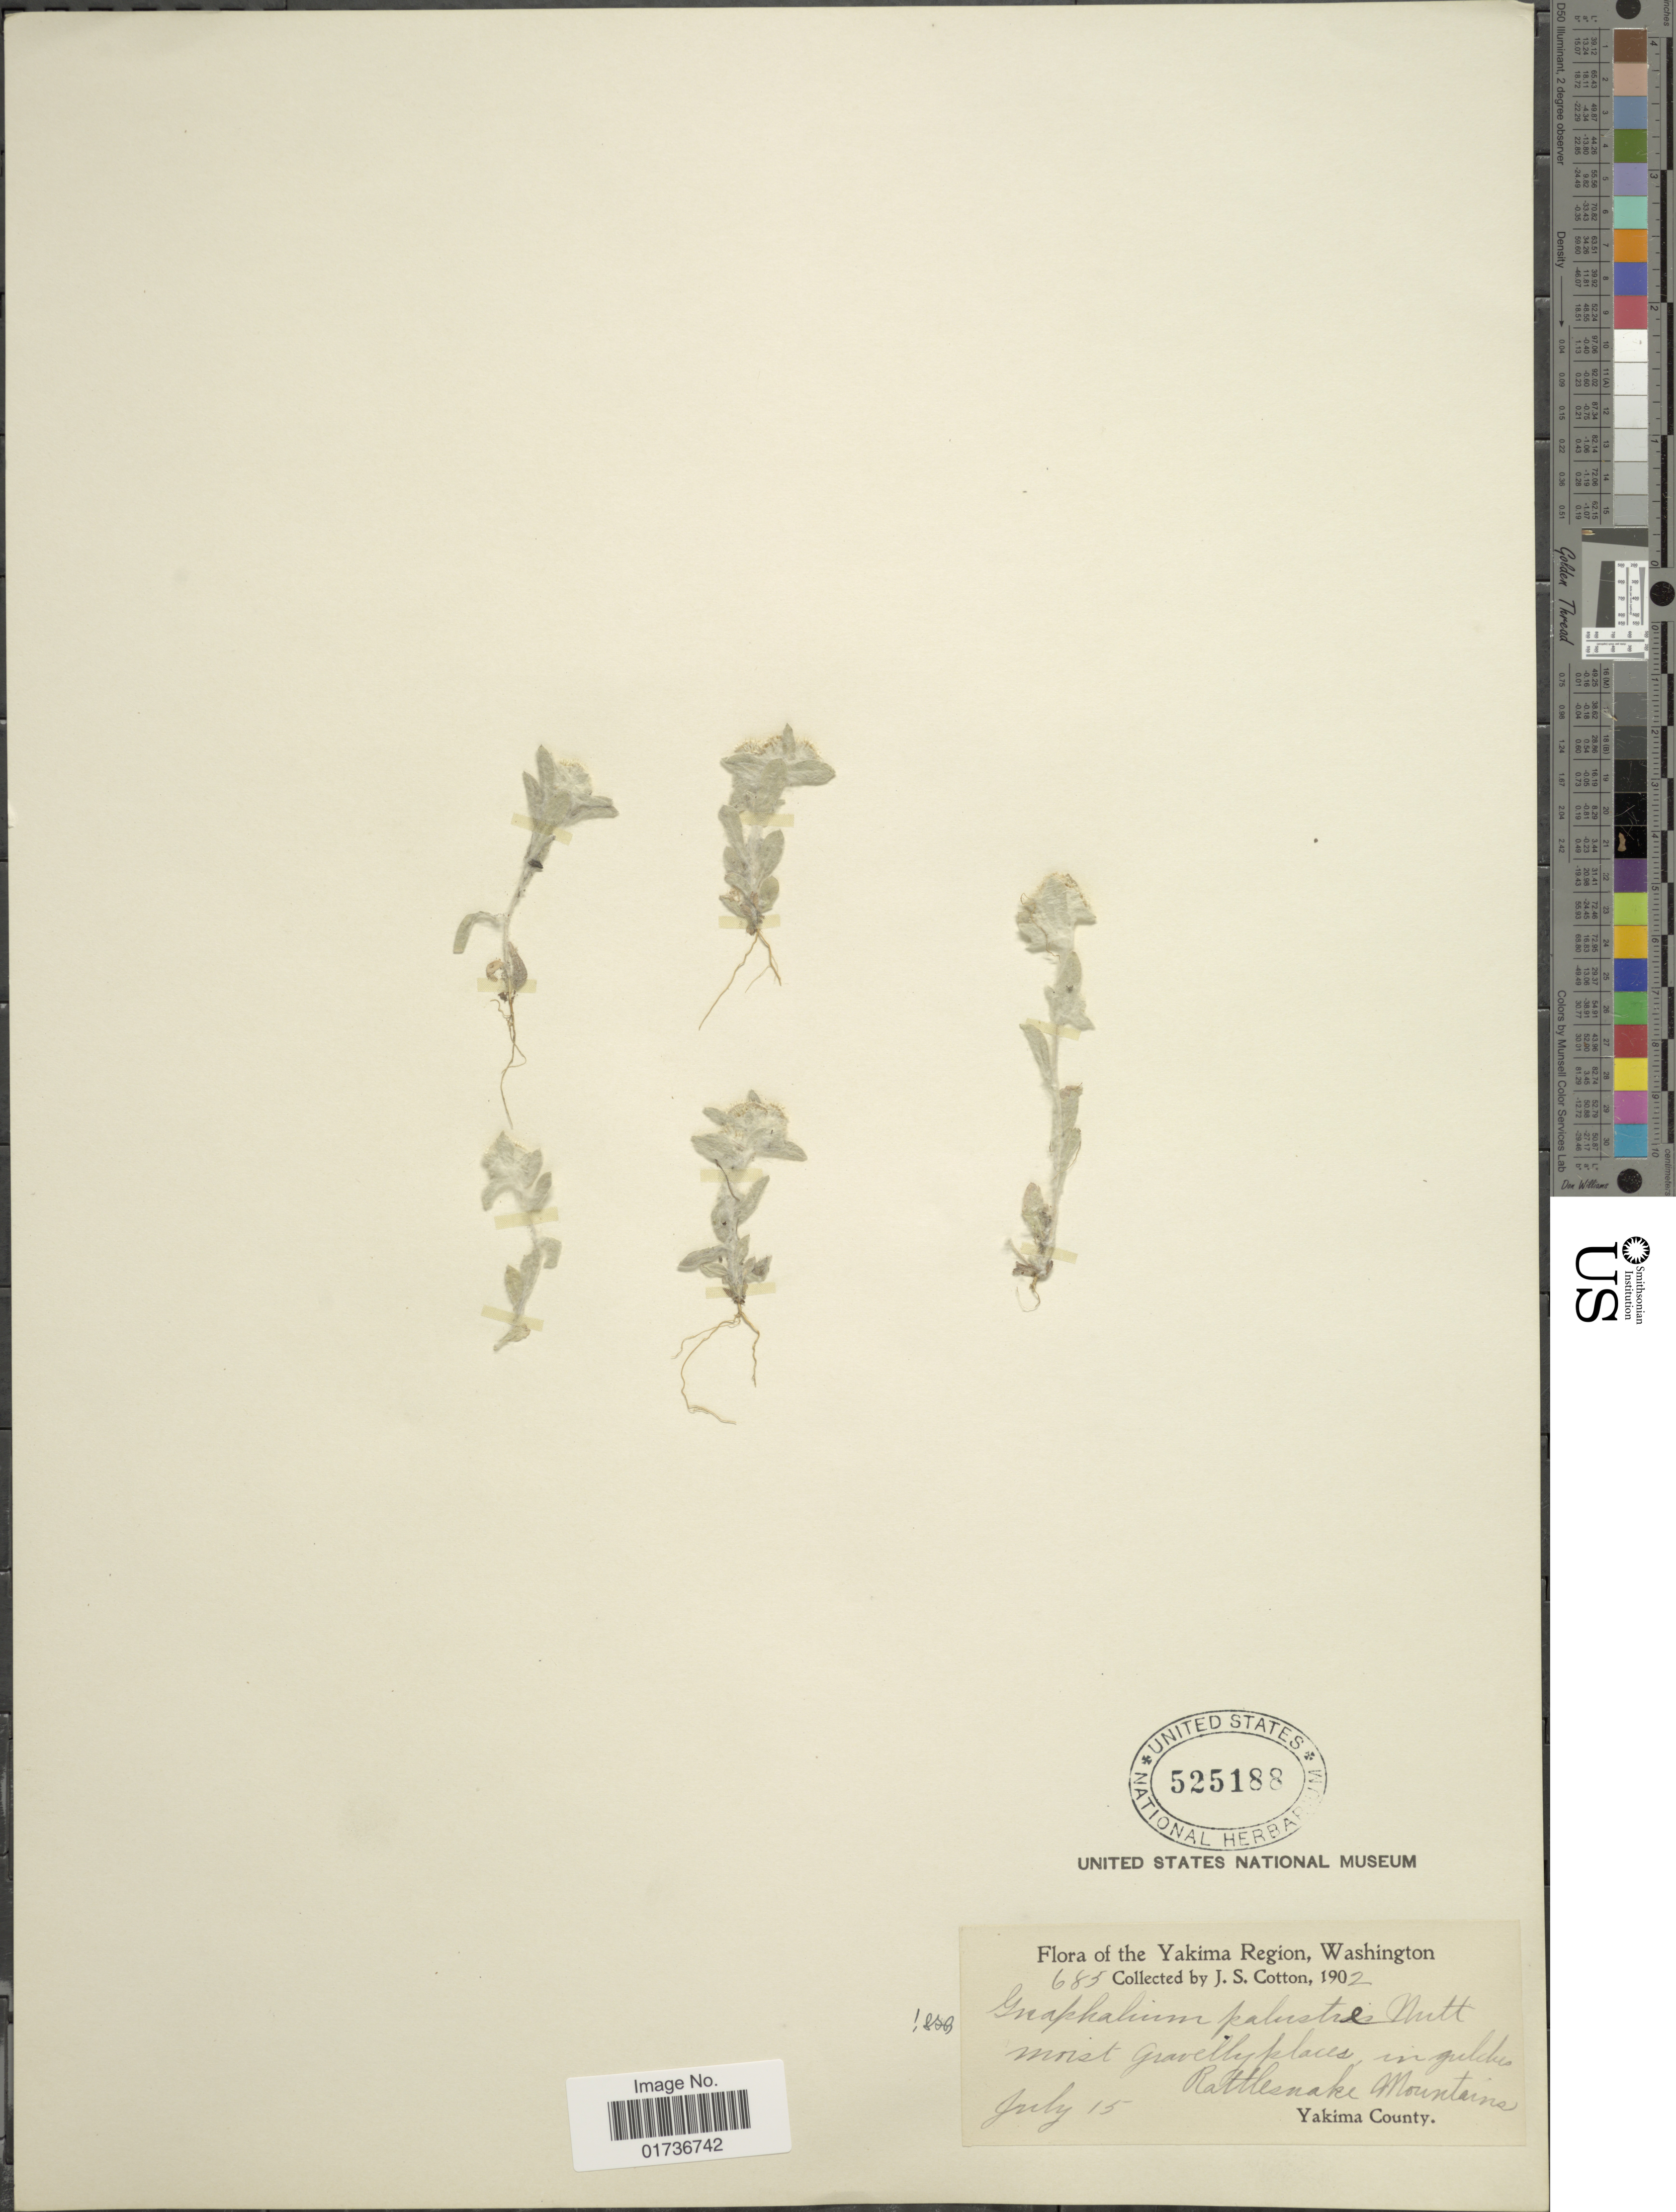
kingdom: Plantae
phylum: Tracheophyta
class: Magnoliopsida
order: Asterales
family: Asteraceae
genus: Gnaphalium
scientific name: Gnaphalium palustre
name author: Nutt.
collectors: J. S. Cotton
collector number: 685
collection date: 1902-07-15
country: United States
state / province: Washington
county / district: Yakima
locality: Yakima Region, Moist gravelly places, in gulches Rattlesnake Mountains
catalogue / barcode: US 525188